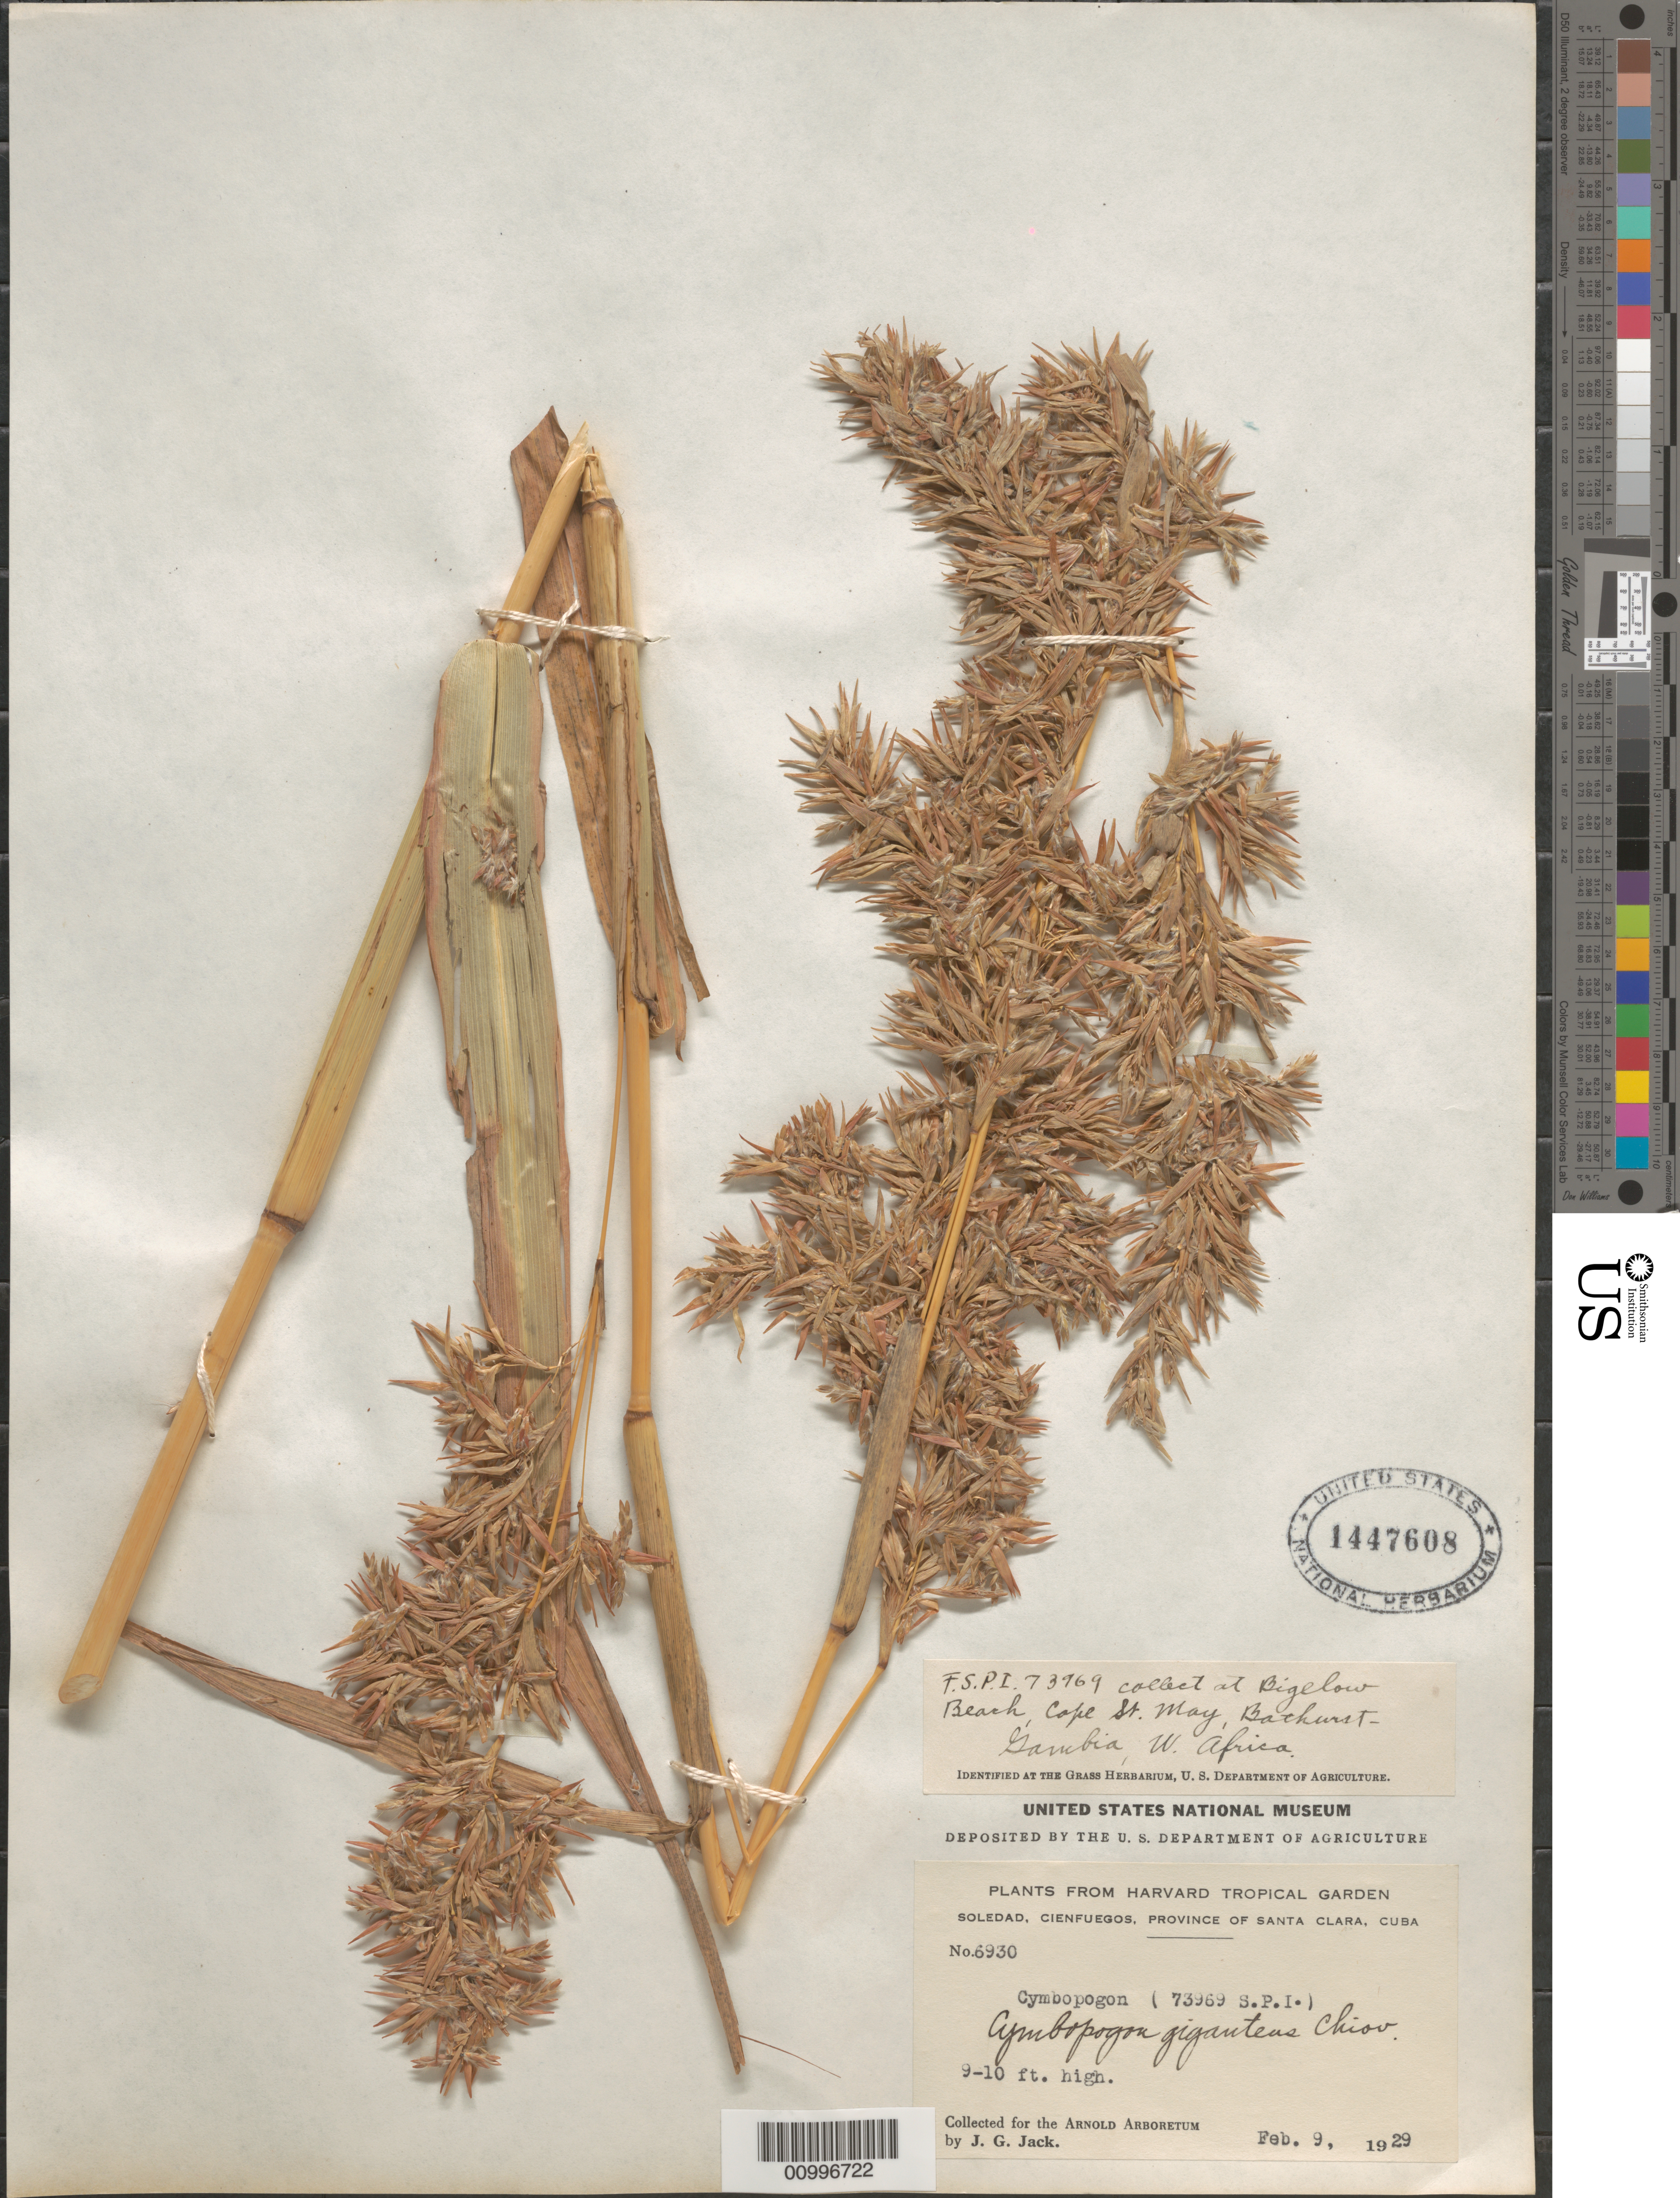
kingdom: Plantae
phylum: Tracheophyta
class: Liliopsida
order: Poales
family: Poaceae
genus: Cymbopogon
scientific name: Cymbopogon giganteus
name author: Chiov.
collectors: J. G. Jack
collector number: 6930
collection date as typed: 09 Feb 1929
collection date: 1929-02-09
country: Cuba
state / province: Cienfuegos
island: Cuba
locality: Soledad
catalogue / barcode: US 1447608